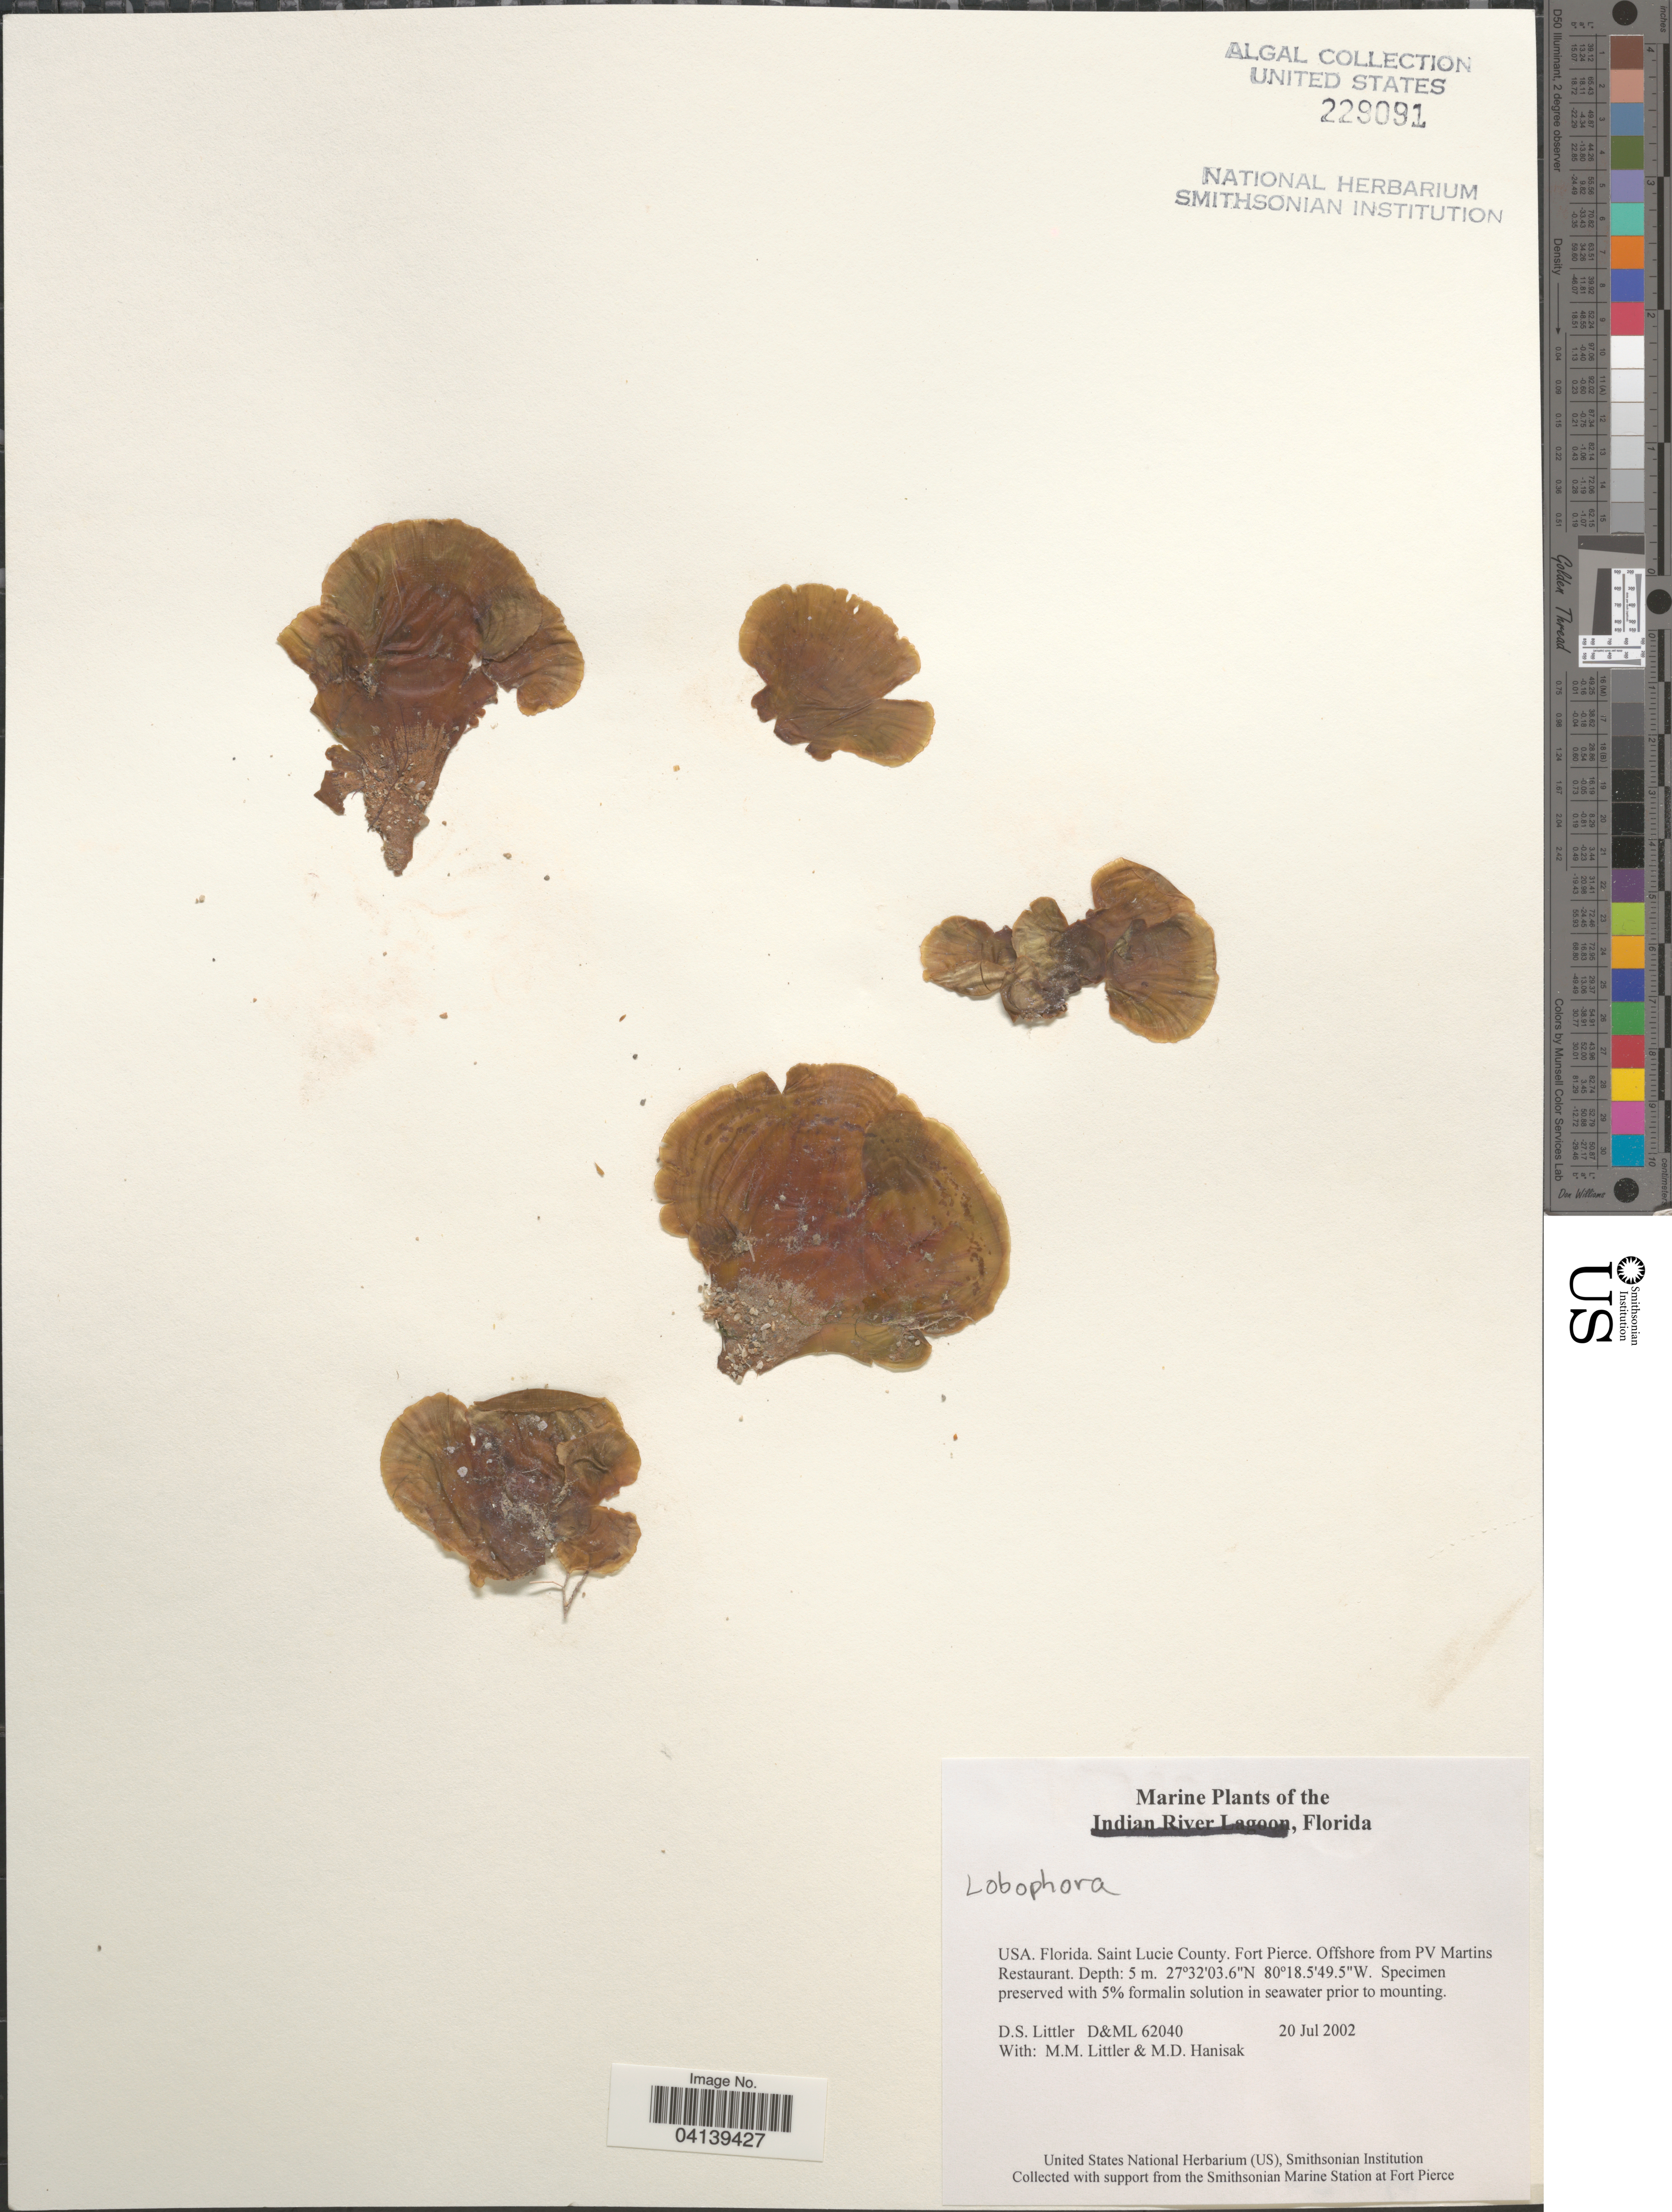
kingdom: Chromista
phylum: Ochrophyta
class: Phaeophyceae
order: Dictyotales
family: Dictyotaceae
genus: Lobophora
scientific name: Lobophora sp.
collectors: D. S. Littler & M. Hanisak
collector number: D&ML62040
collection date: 2002-07-20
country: United States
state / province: Florida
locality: Saint Lucie County. Fort Pierce. Offshore from PV Martins Restaurant.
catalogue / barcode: US 229091